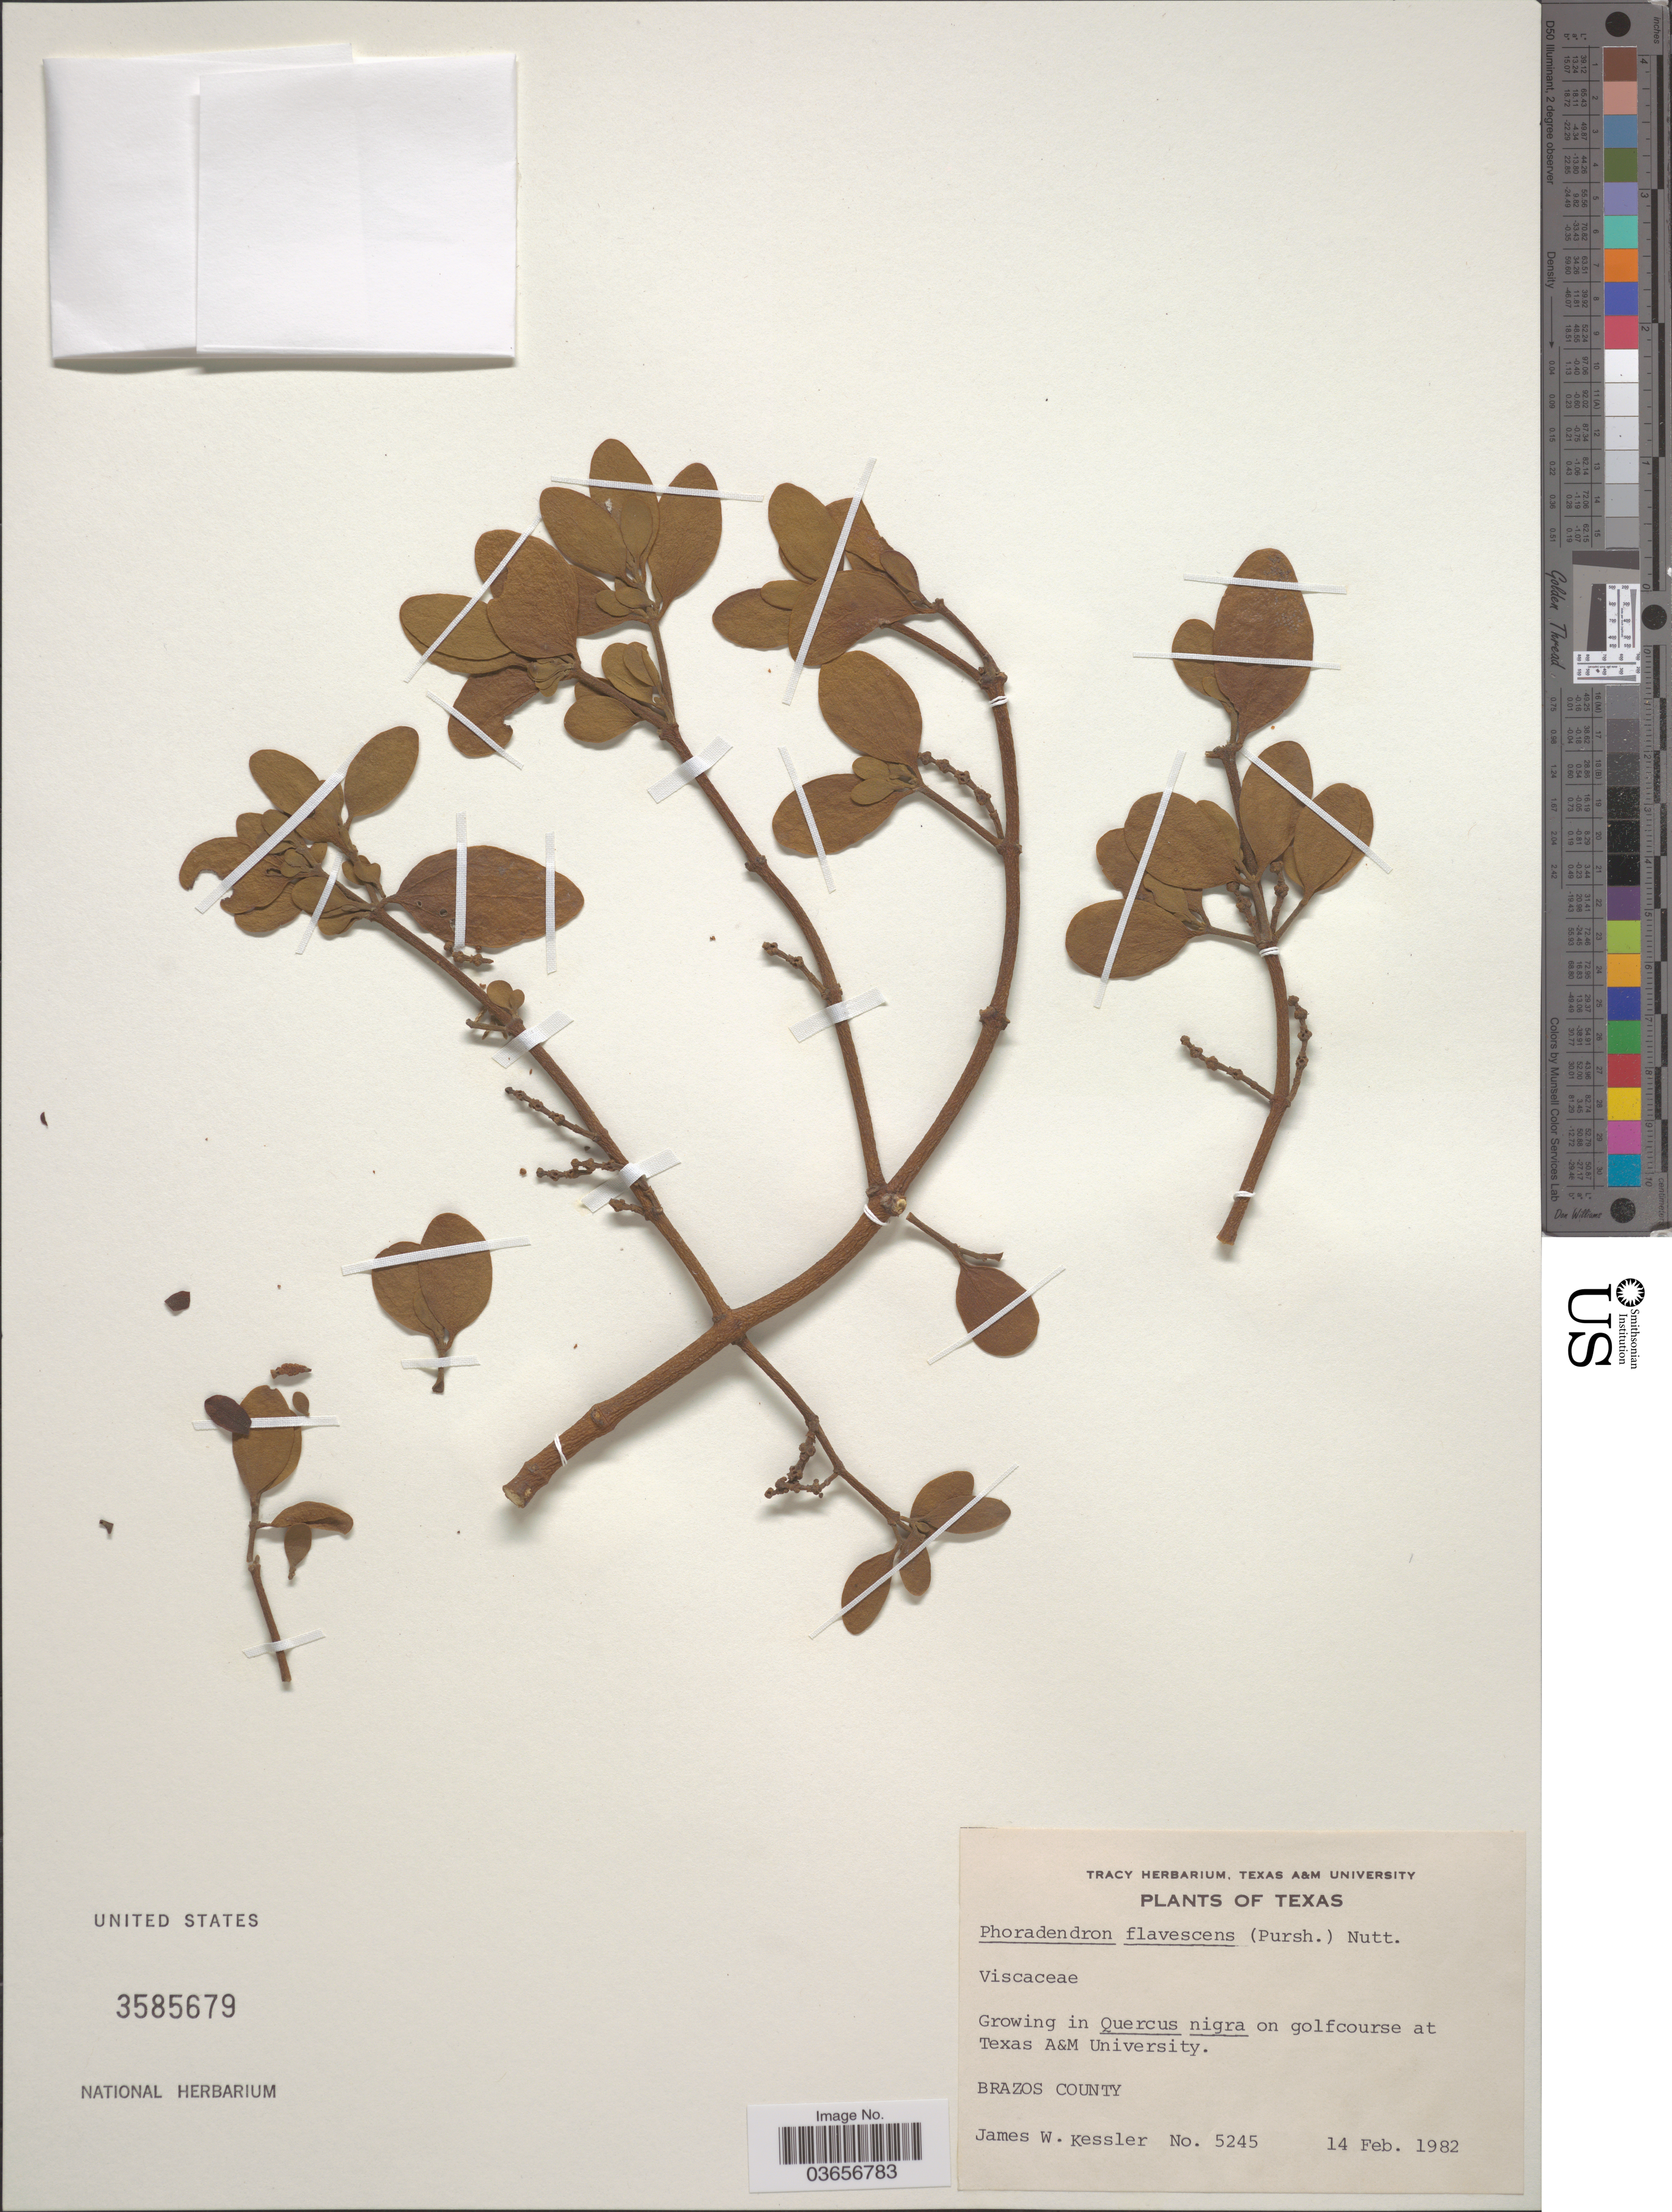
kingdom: Plantae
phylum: Tracheophyta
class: Magnoliopsida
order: Santalales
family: Viscaceae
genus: Phoradendron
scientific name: Phoradendron flavescens var. pubescens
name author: Engelm. ex A. Gray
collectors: J. W. Kessler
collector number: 5245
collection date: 1982-02-14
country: United States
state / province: Texas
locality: On golfcourse at Texas A&M University Brazos County.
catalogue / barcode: US 3585679